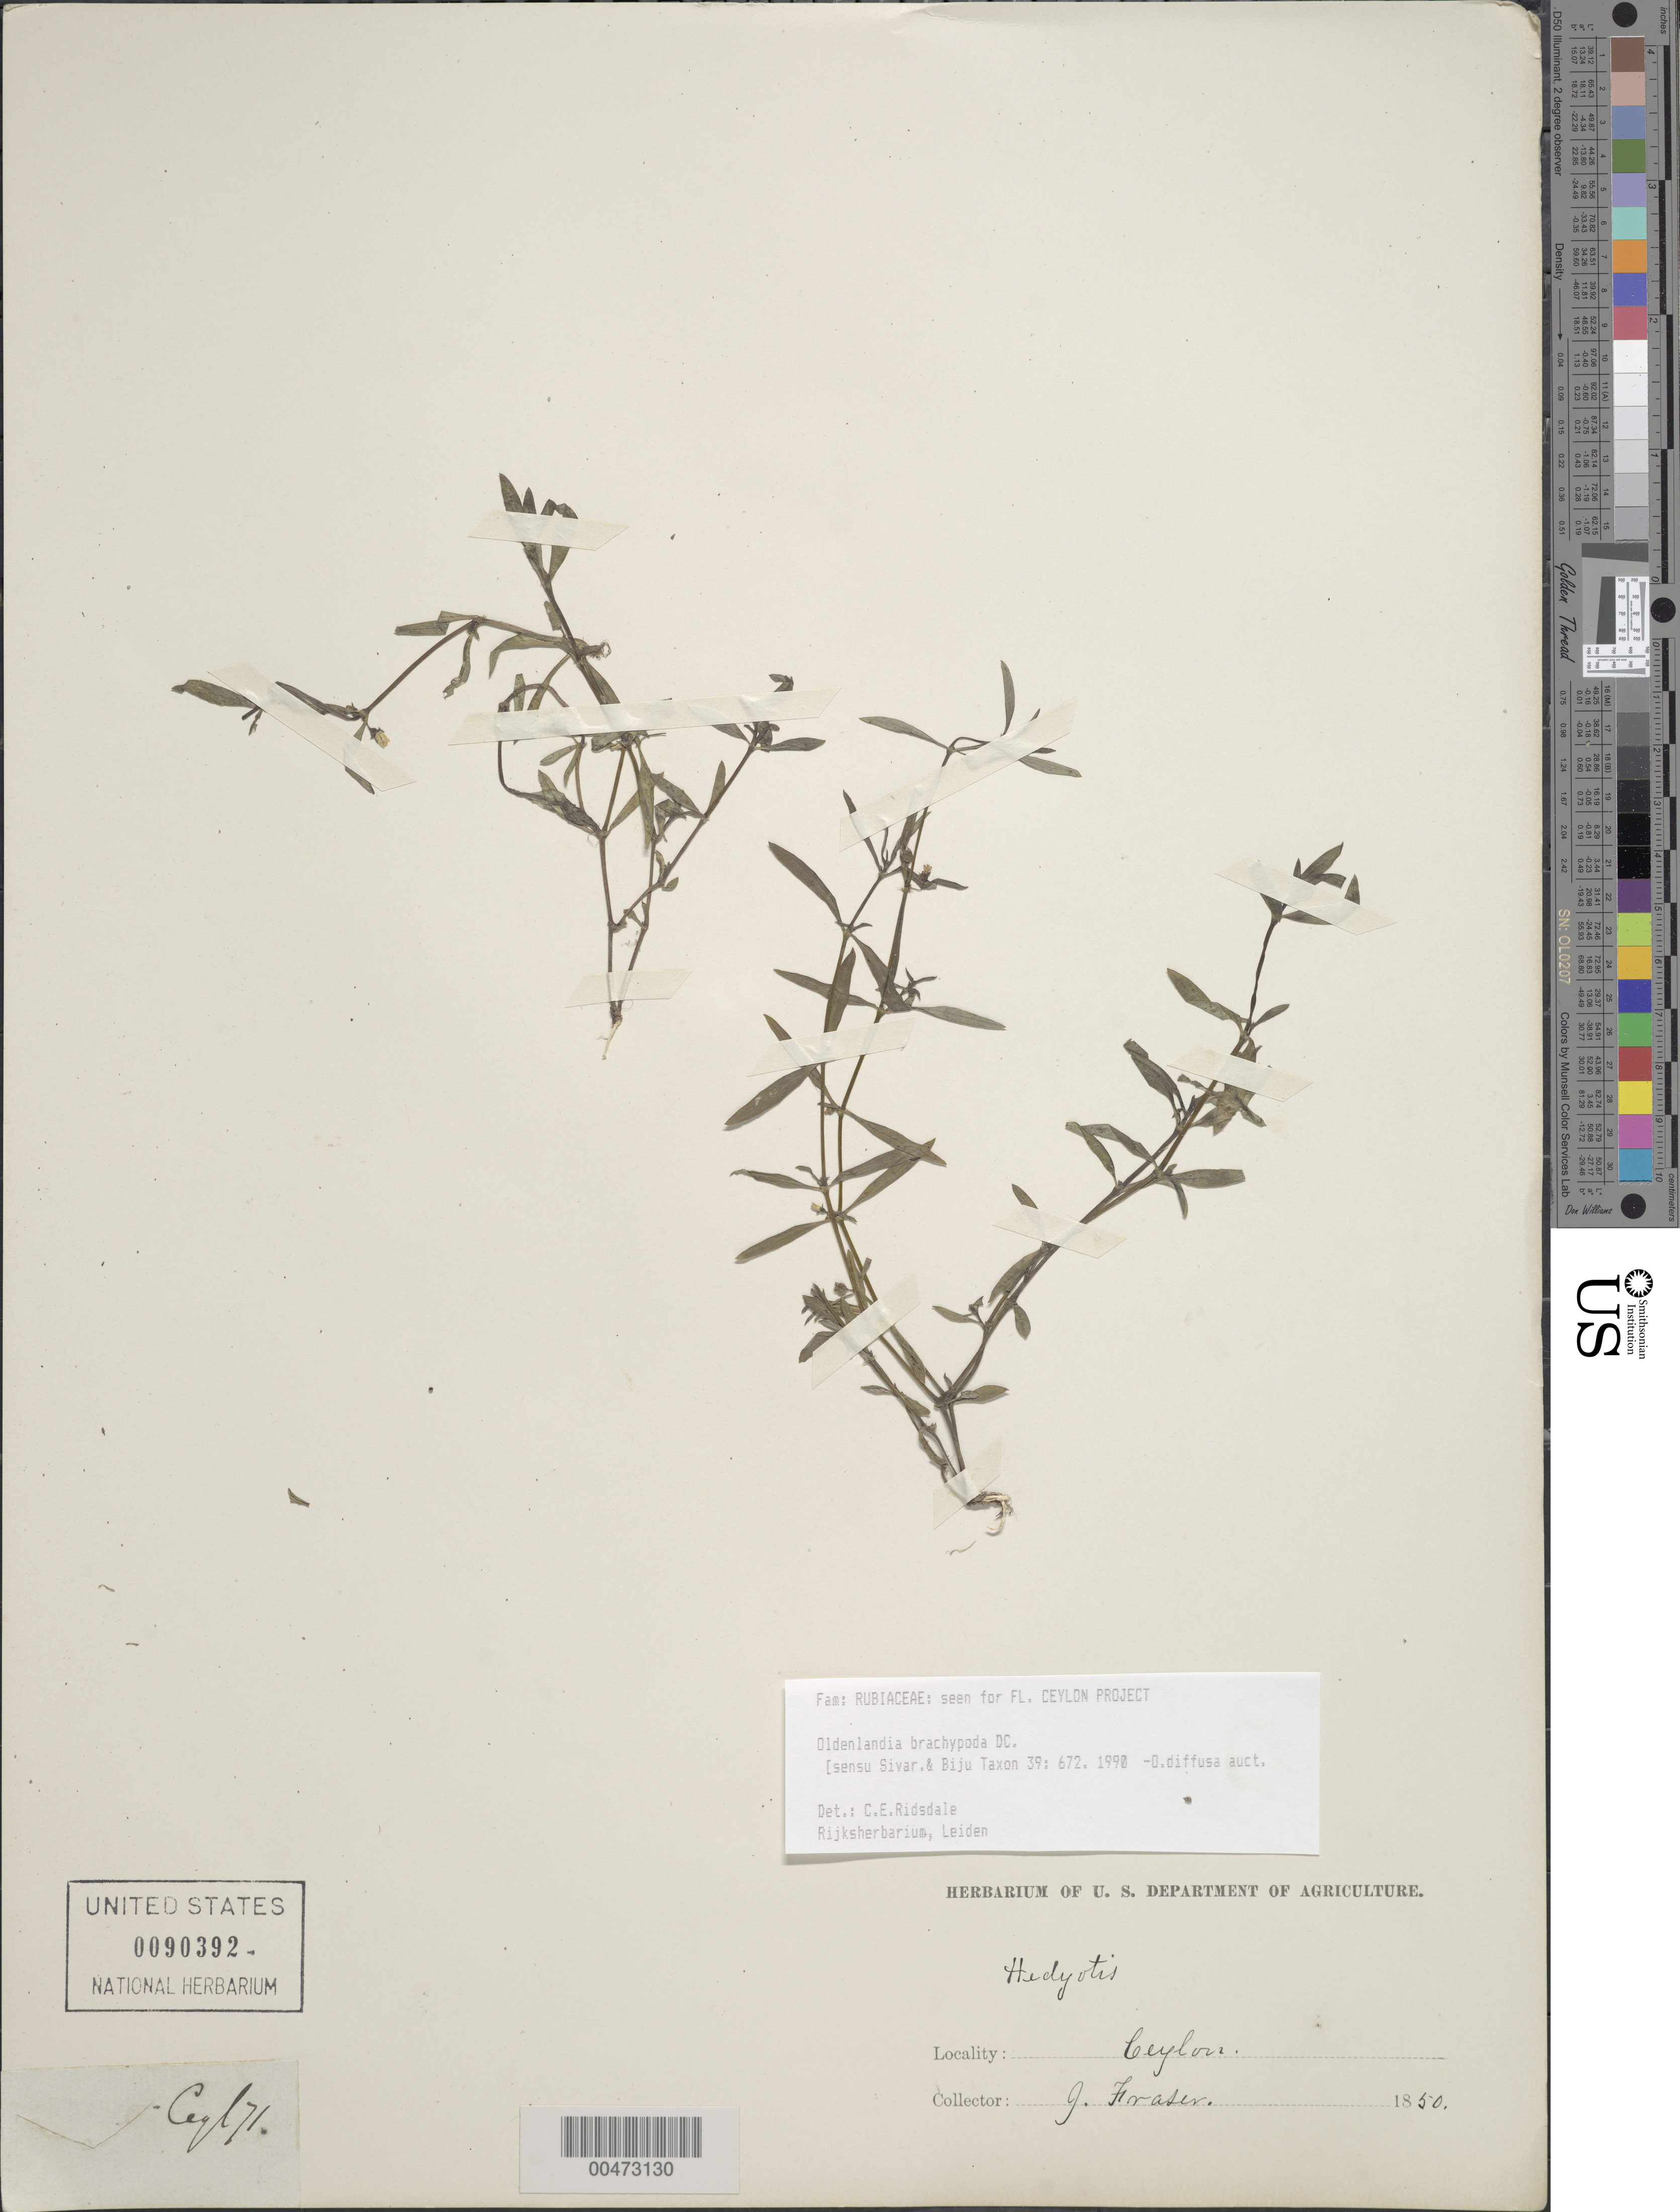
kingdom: Plantae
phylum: Tracheophyta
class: Magnoliopsida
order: Gentianales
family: Rubiaceae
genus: Oldenlandia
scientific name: Oldenlandia brachypoda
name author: DC.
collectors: J. Fraser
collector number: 71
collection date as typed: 1850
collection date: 1850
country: Sri Lanka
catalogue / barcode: US 90392